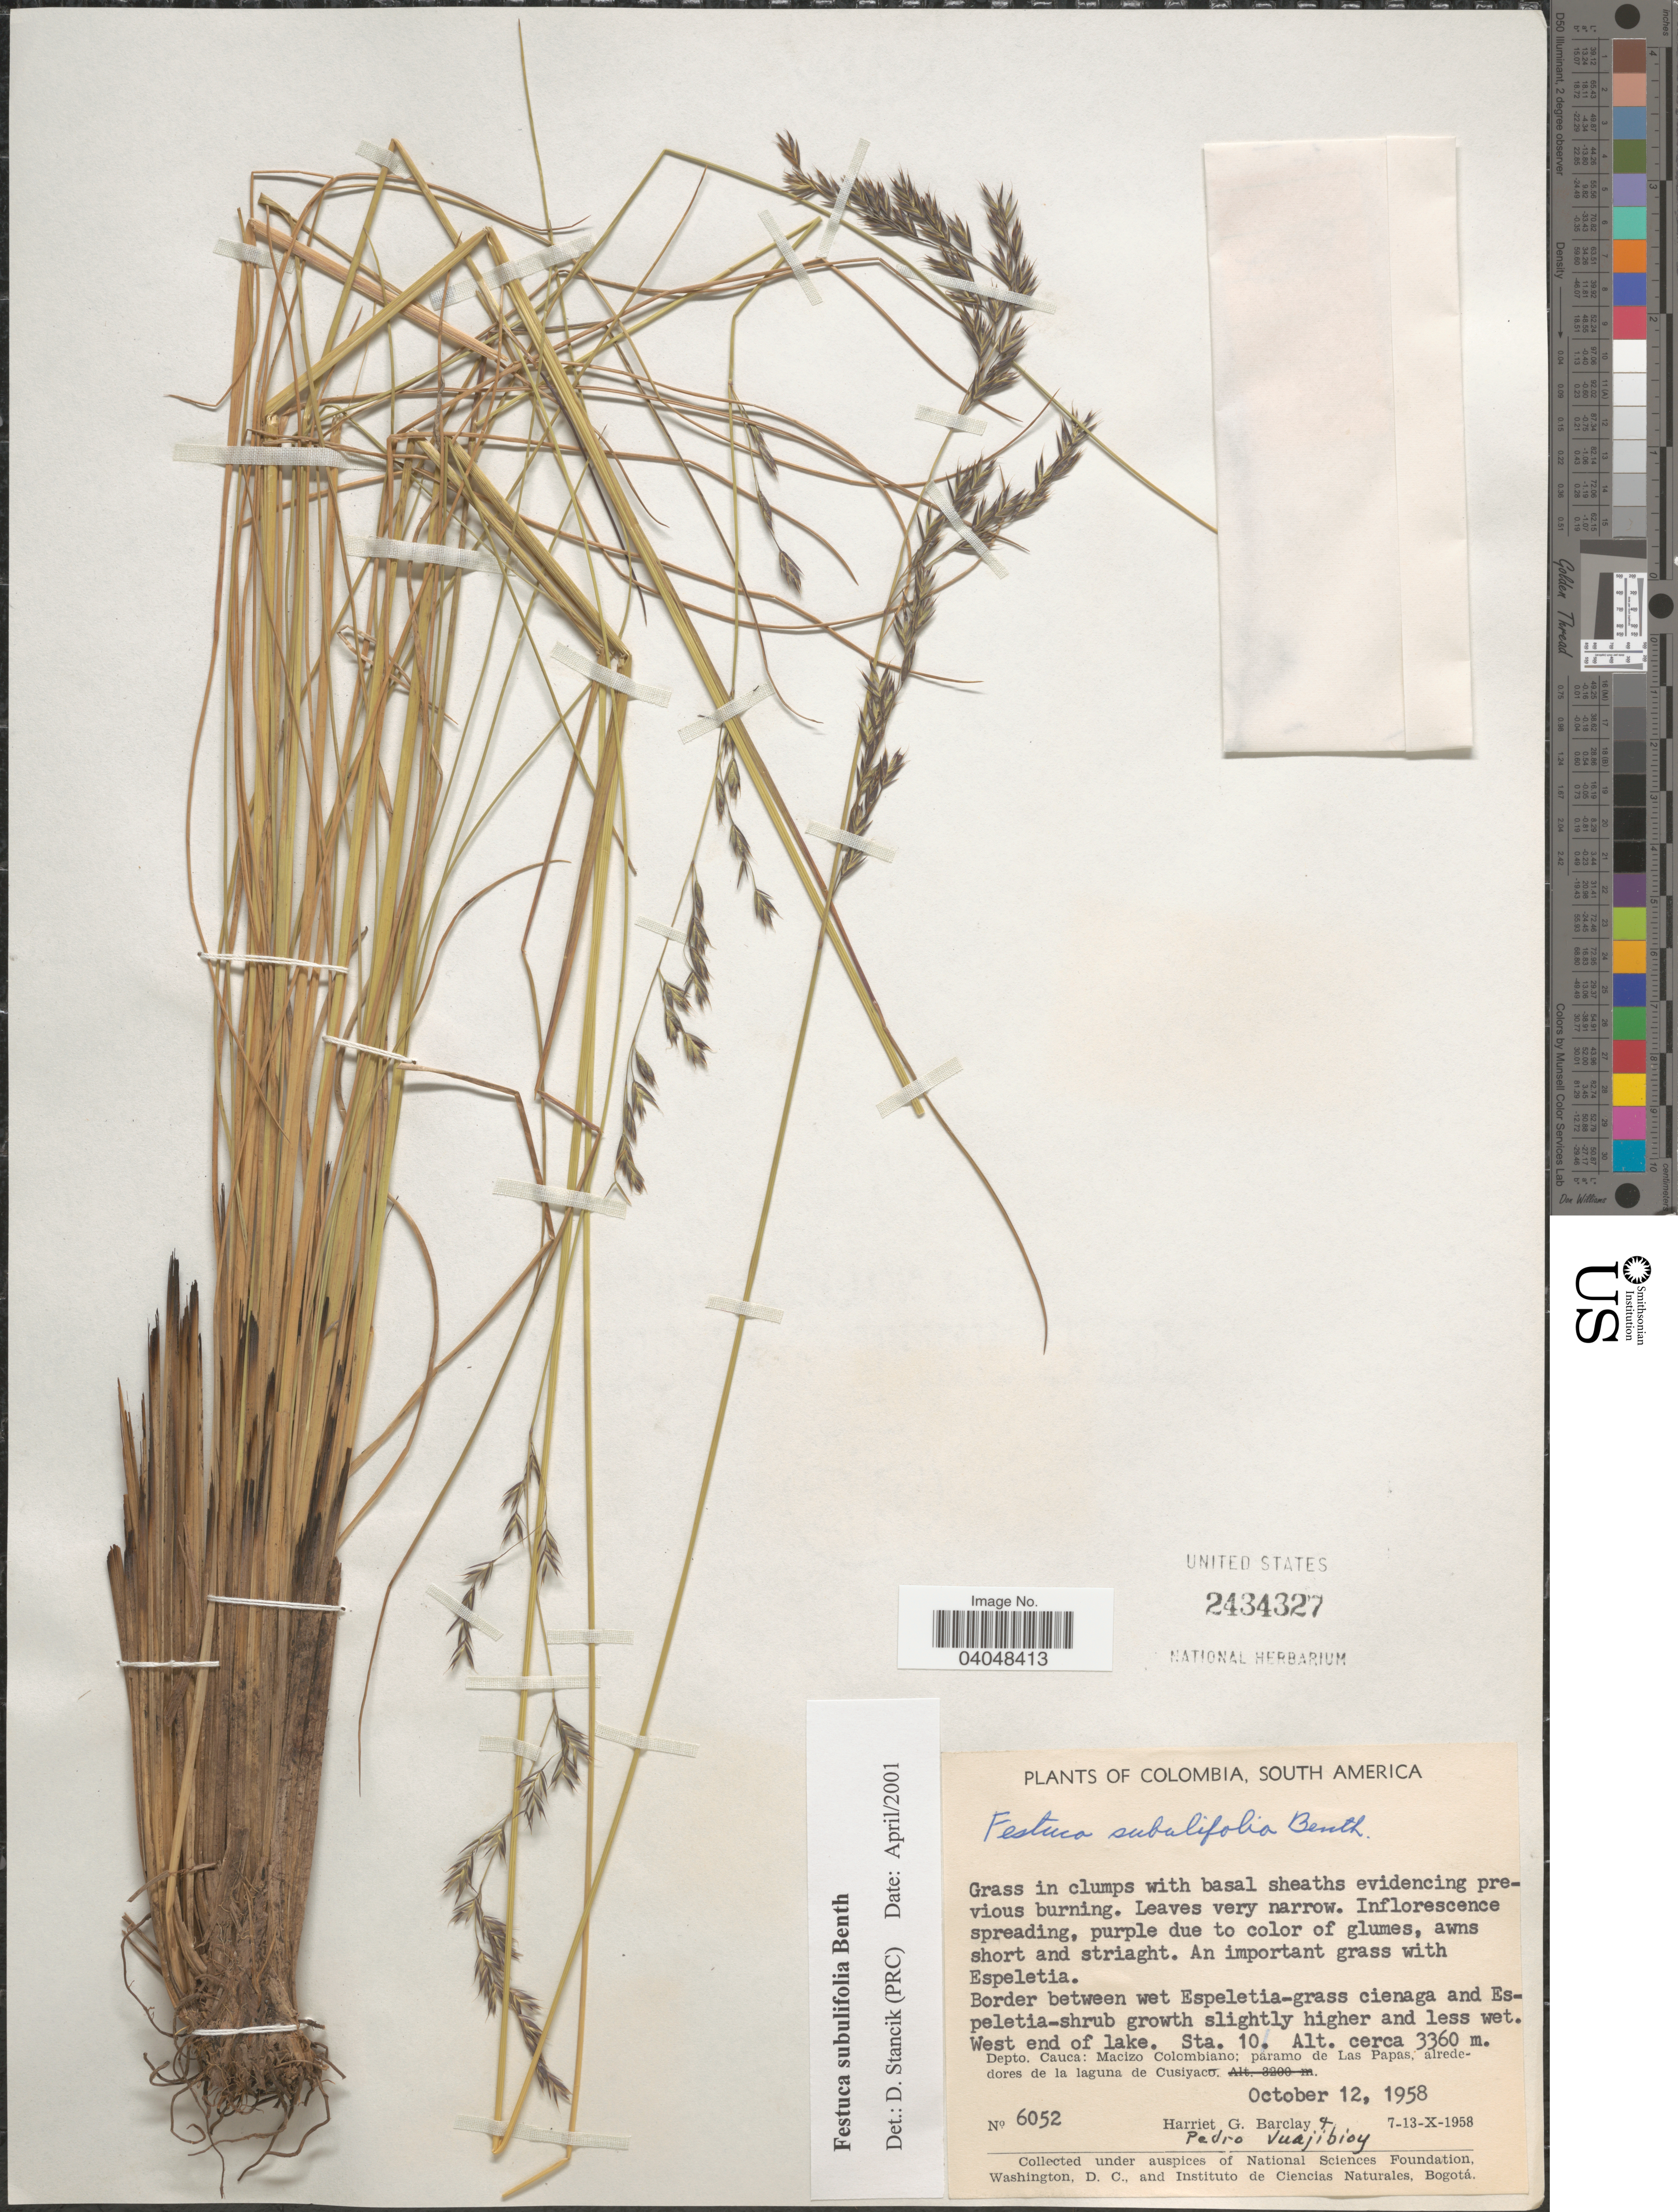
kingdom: Plantae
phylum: Tracheophyta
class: Liliopsida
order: Poales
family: Poaceae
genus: Festuca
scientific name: Festuca subulifolia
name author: Benth.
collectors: H. G. Barclay & P. Juajibioy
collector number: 6052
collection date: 1958-10-12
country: Colombia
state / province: Cauca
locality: West end of lake. Sta. 10. Depto. Cauca: Macizo Colombiano; paramo de Las Papas, alrededores de la laguna de Cusiyaco.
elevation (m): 3360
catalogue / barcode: US 2434327